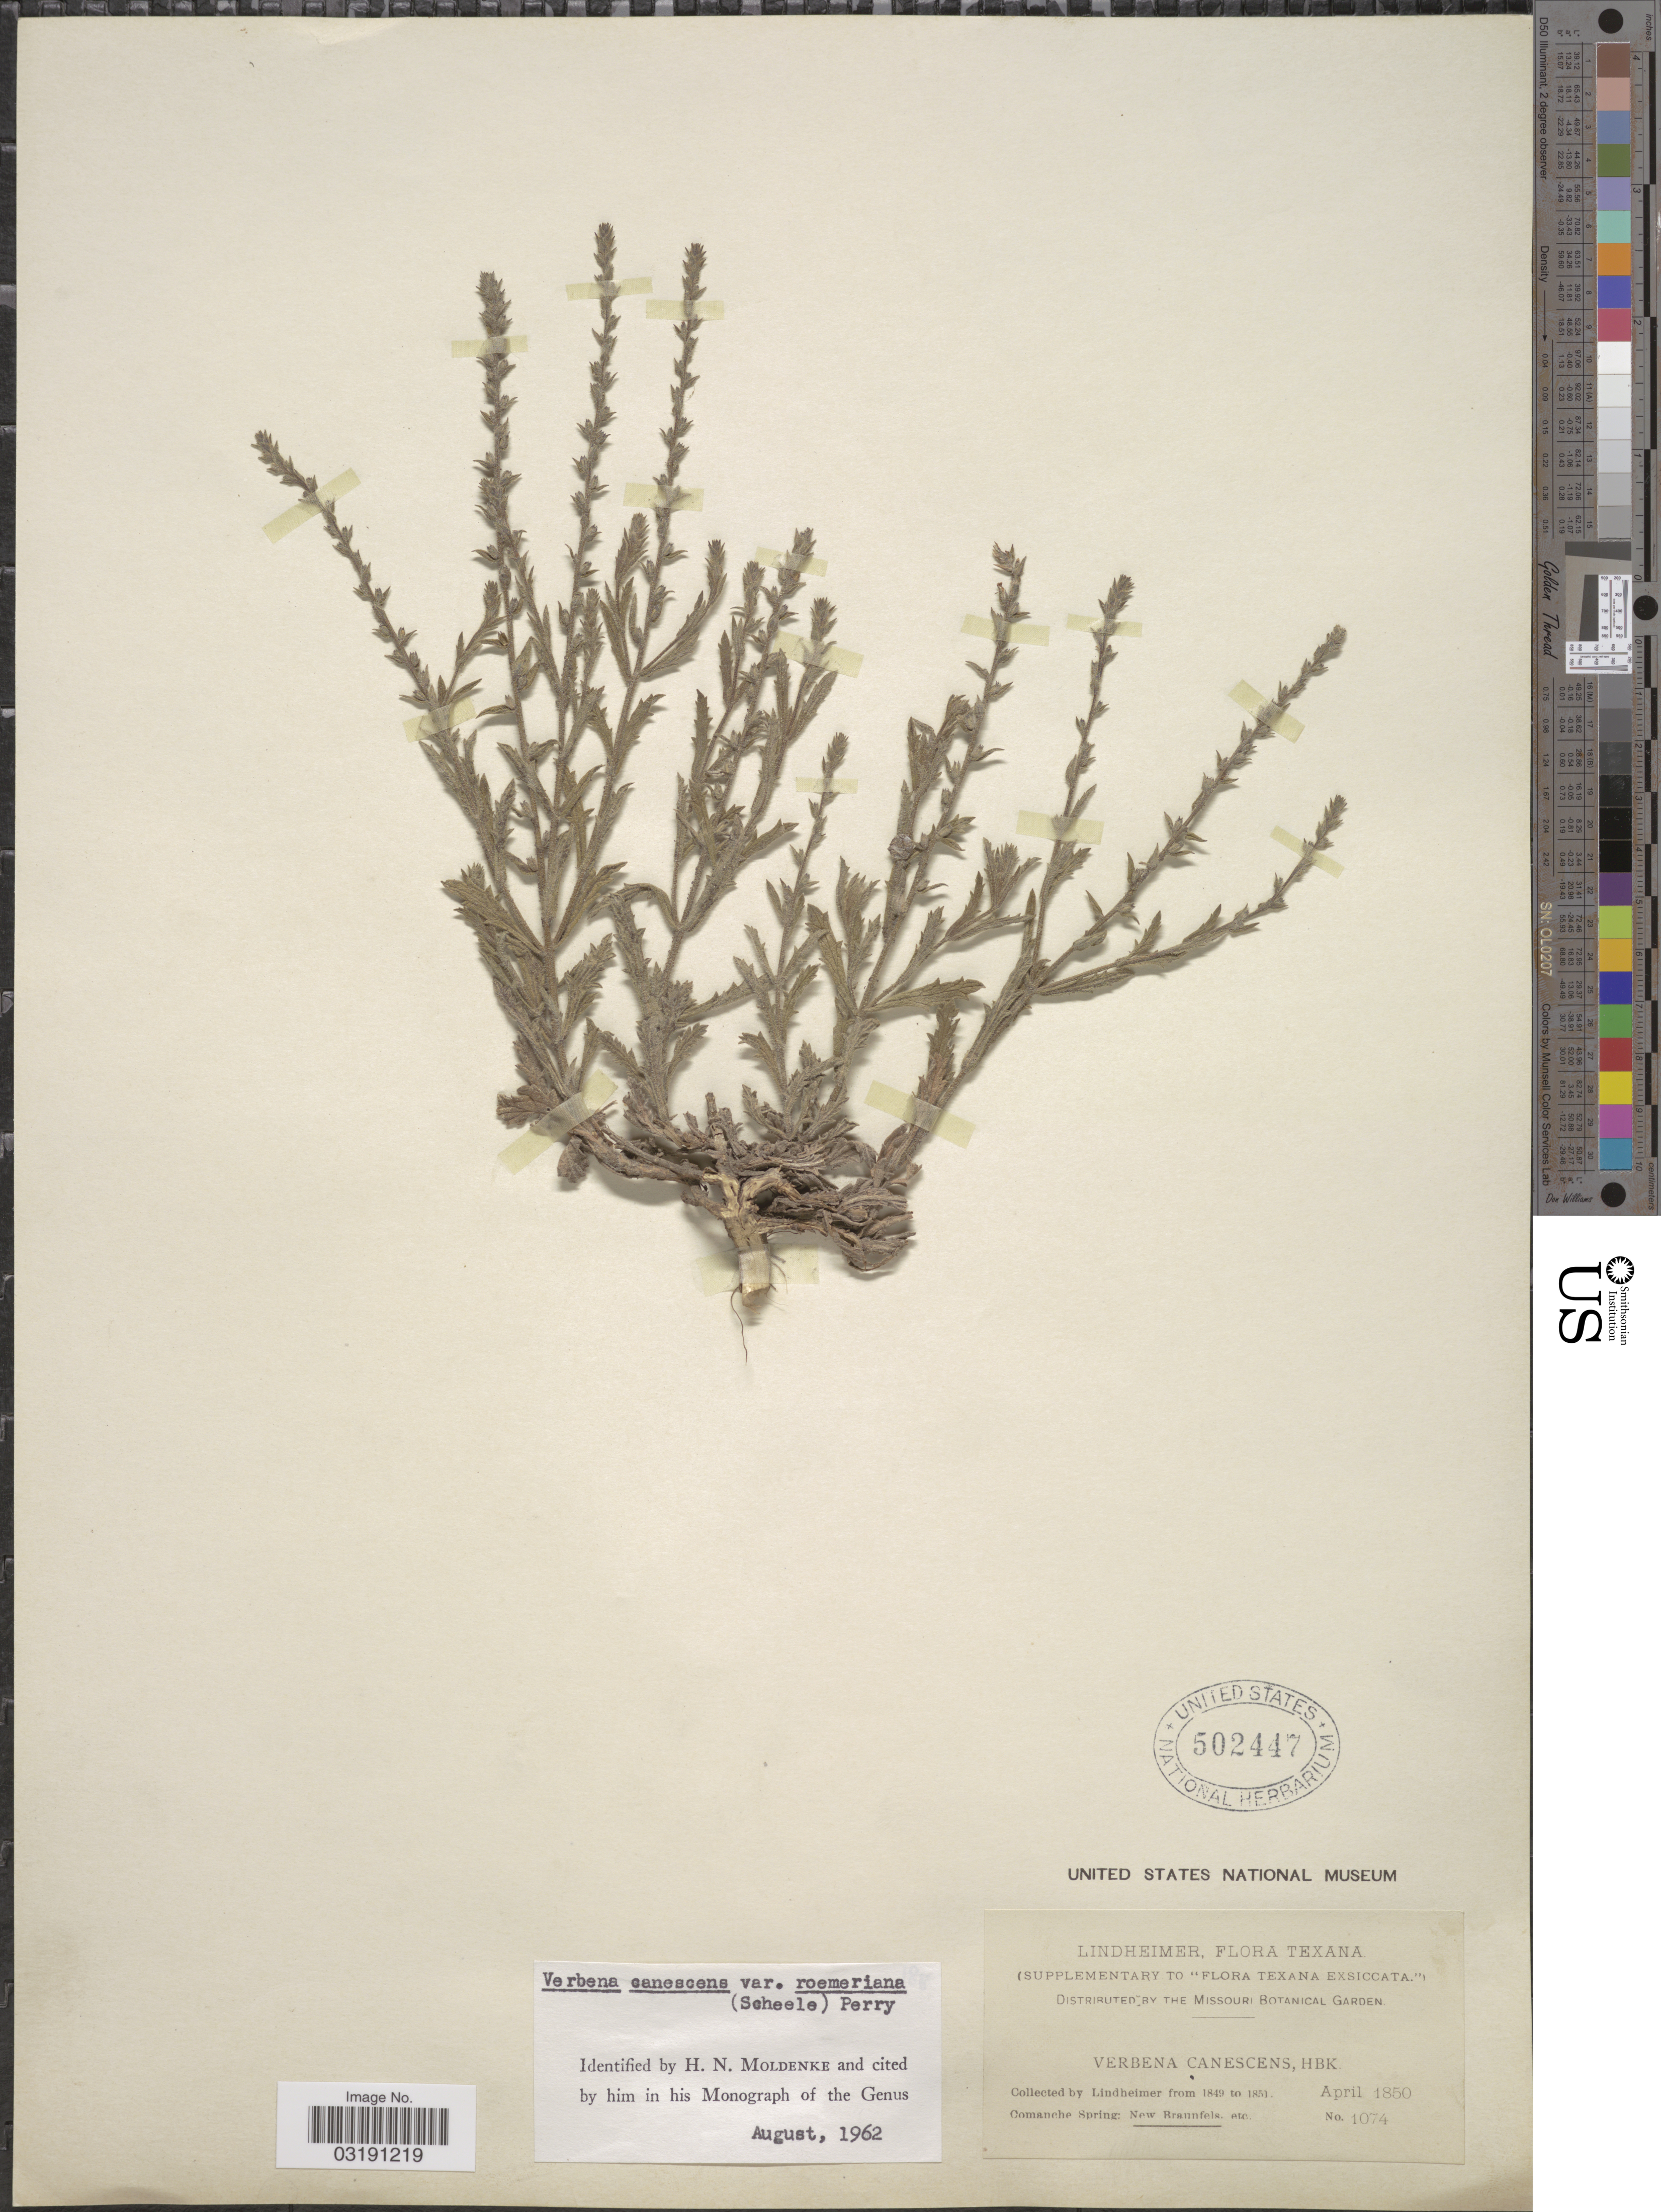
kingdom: Plantae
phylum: Tracheophyta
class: Magnoliopsida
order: Lamiales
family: Verbenaceae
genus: Verbena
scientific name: Verbena canescens var. roemeriana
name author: (Scheele) L.M. Perry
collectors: -. Lindheimer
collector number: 1074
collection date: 1850-04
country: United States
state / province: Texas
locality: Comanche Spring: New Braunfels etc.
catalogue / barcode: US 502447